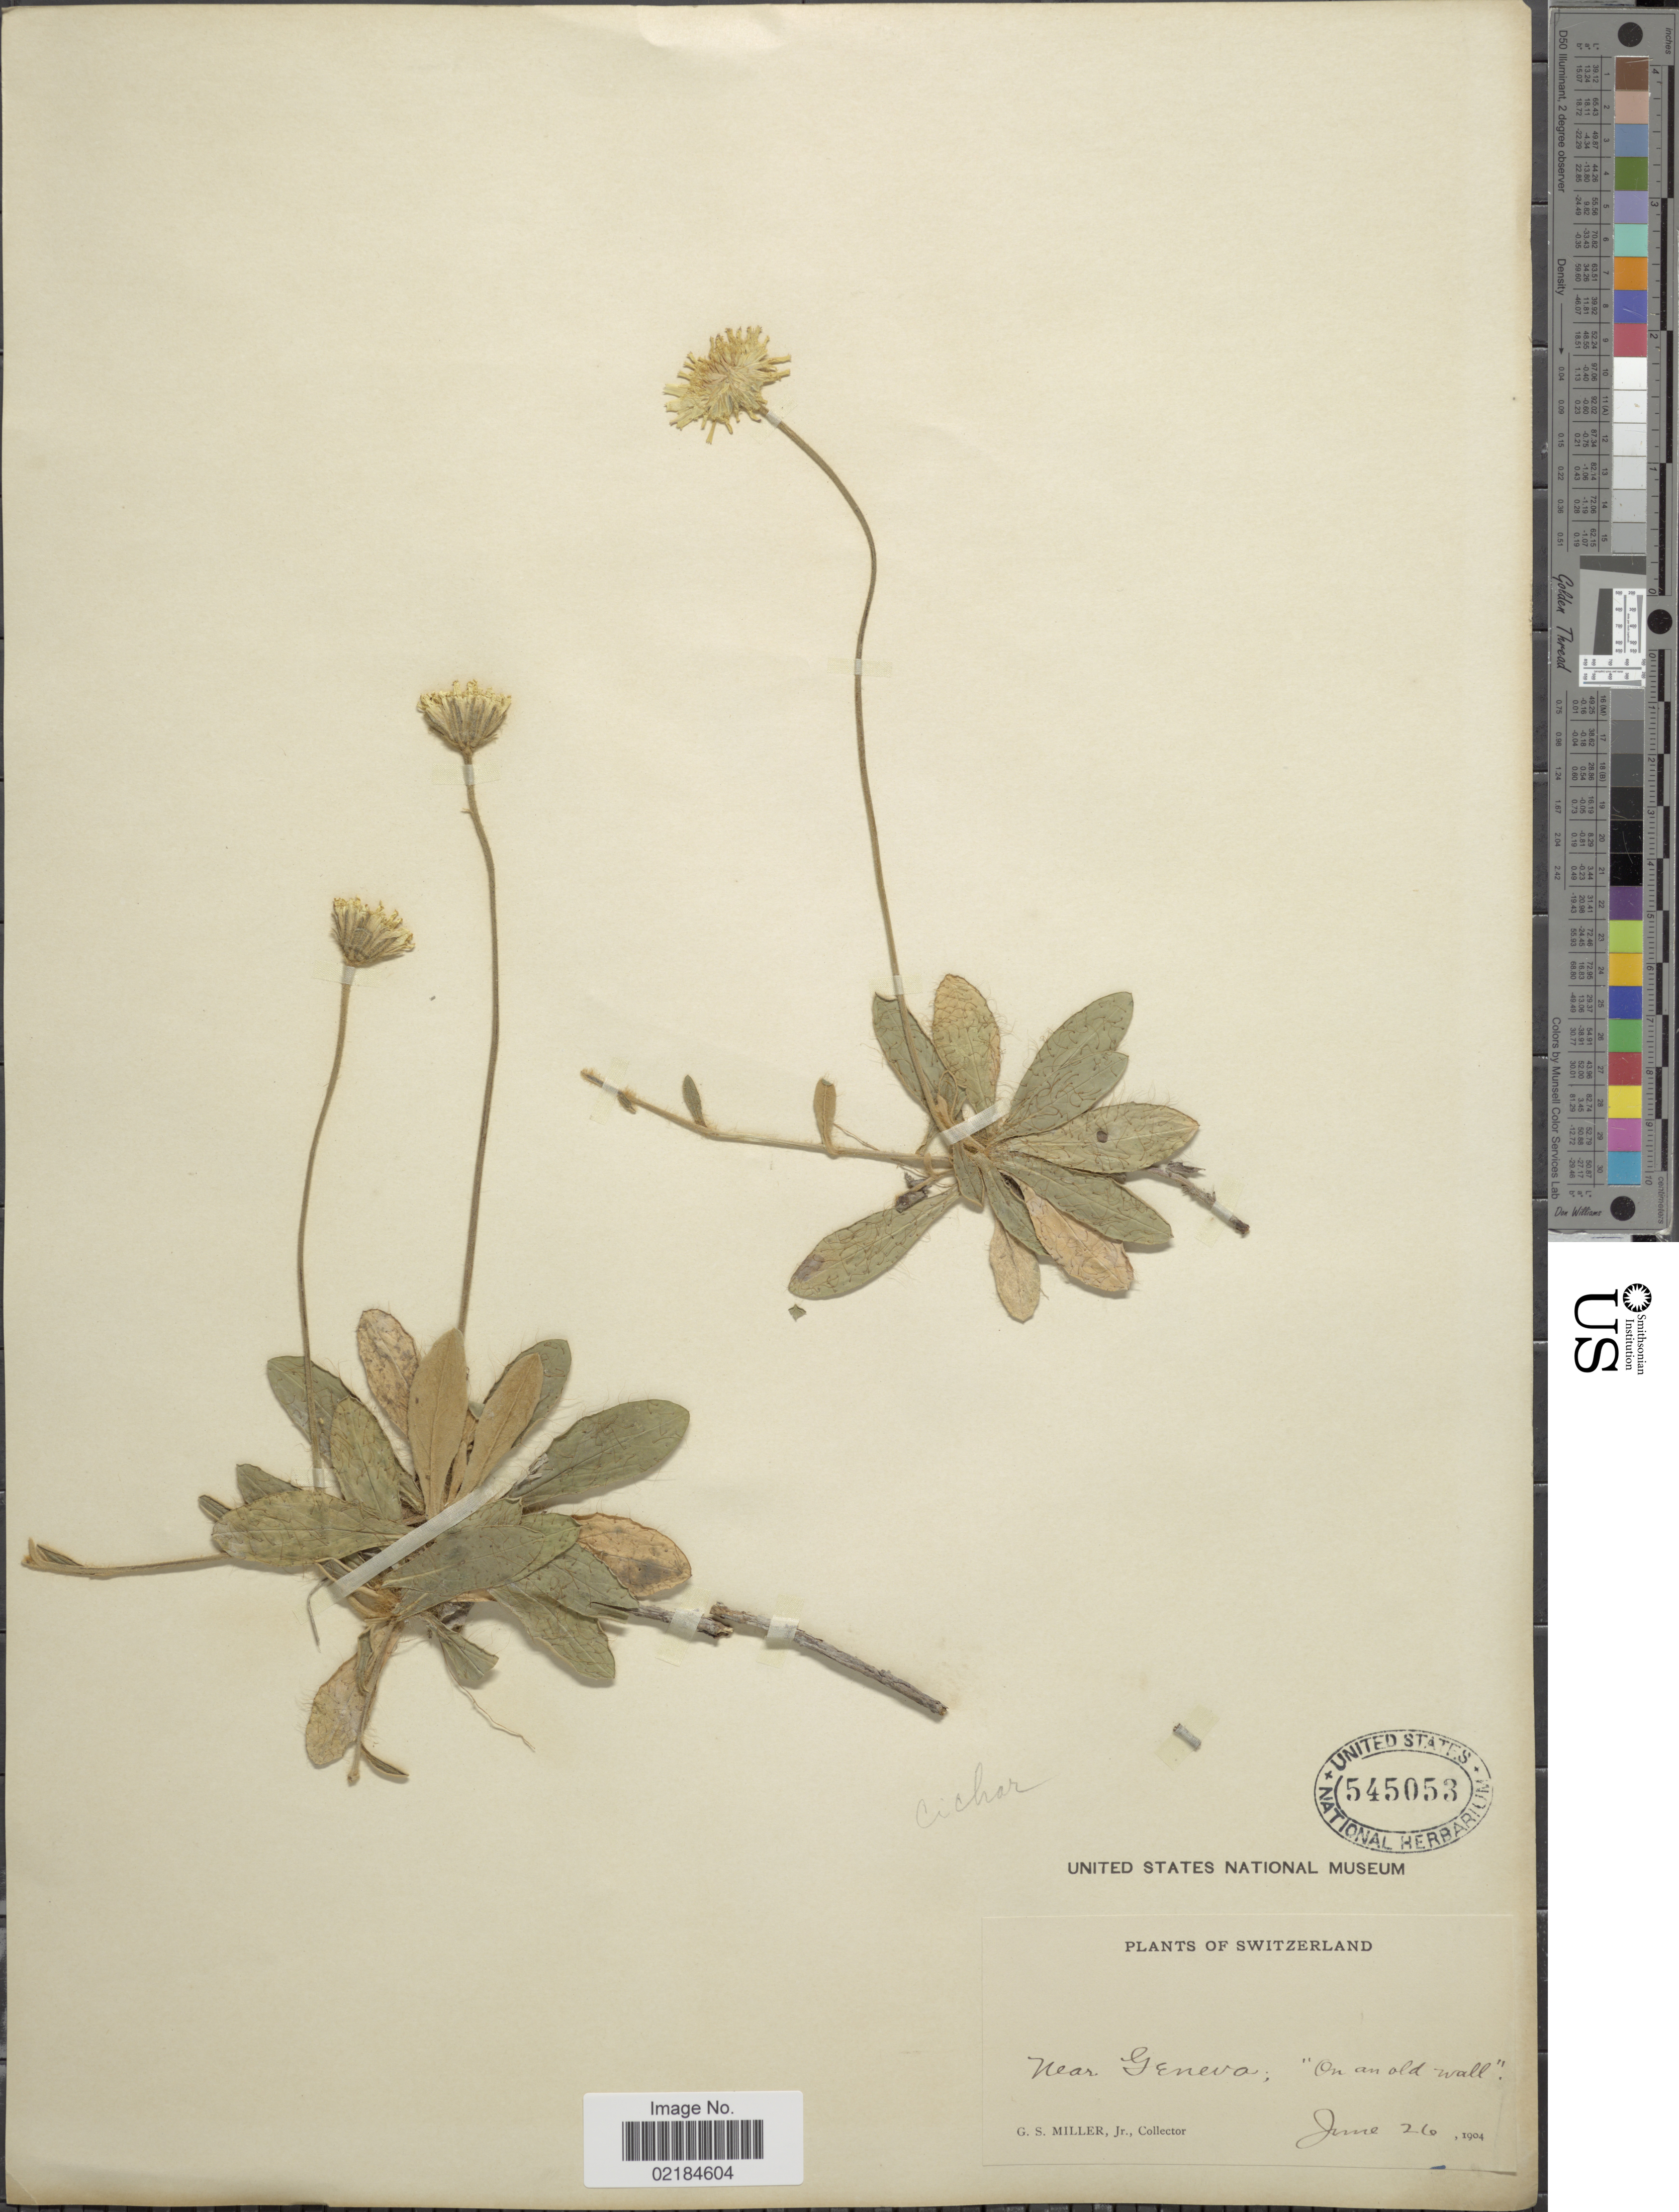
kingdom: Plantae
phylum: Tracheophyta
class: Magnoliopsida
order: Asterales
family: Asteraceae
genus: Hieracium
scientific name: Hieracium repandulare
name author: Druce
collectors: G. S. Miller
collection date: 1904-06-26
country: Switzerland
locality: Near Geneva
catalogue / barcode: US 545053